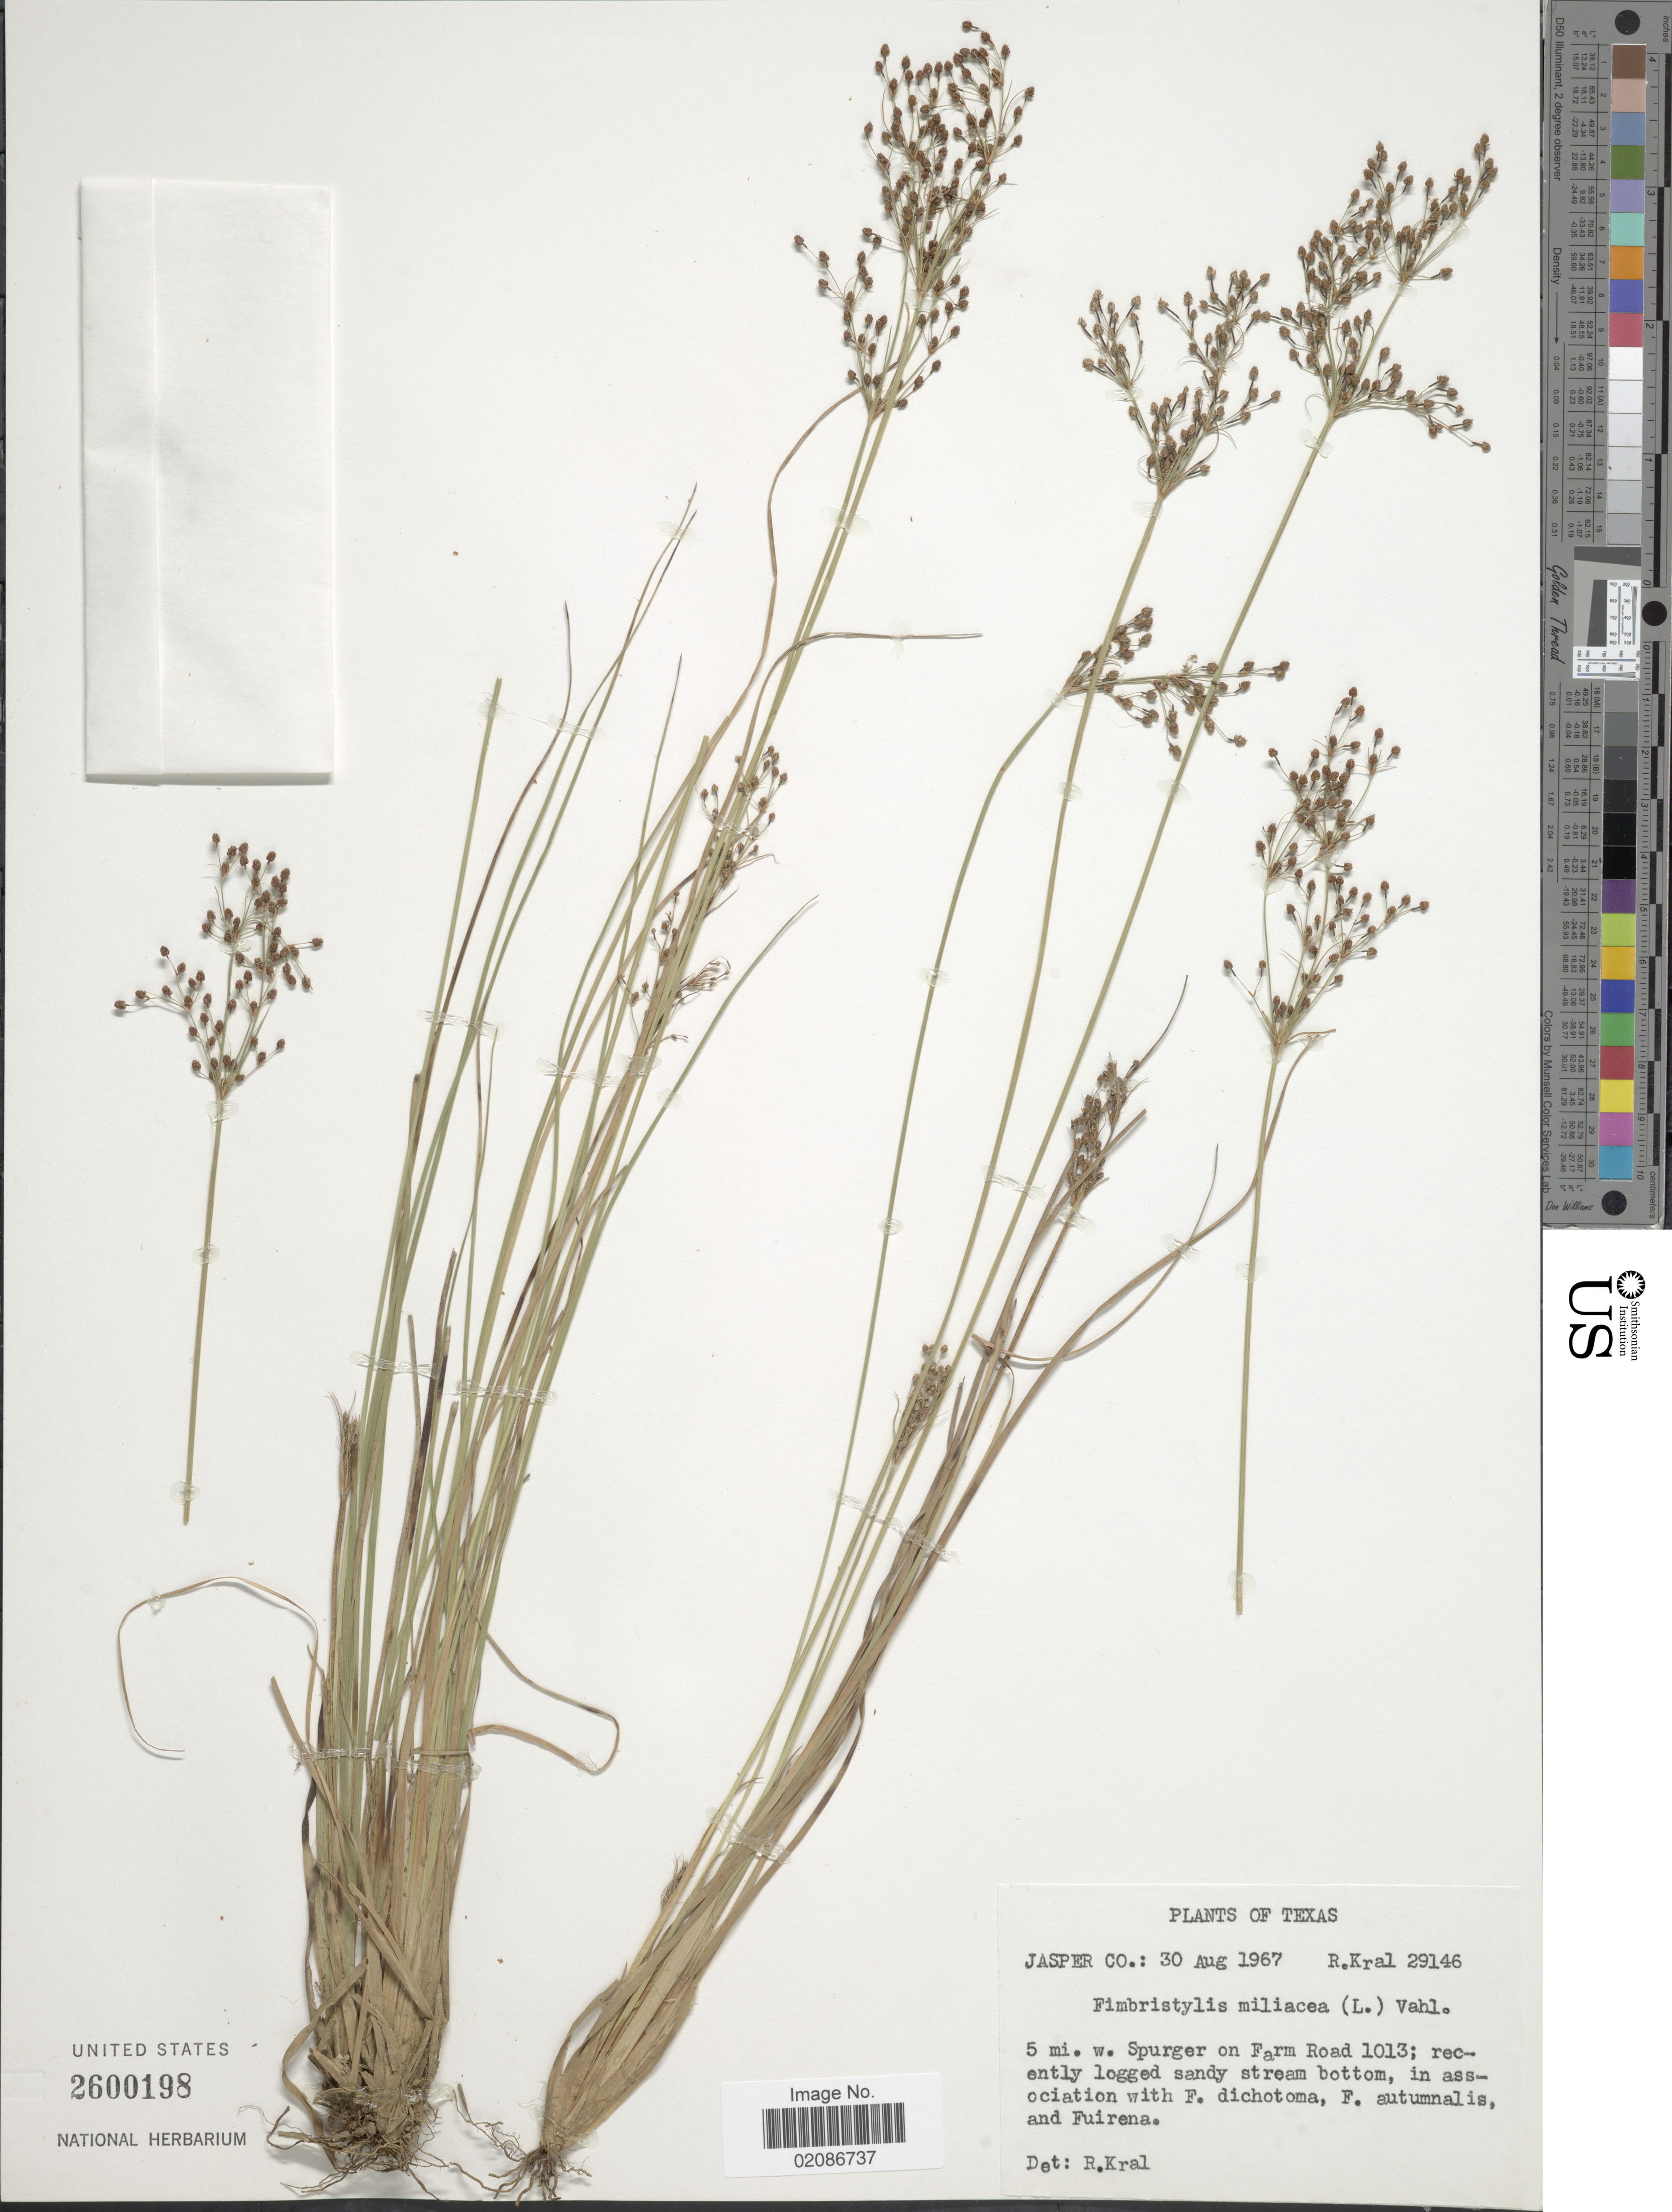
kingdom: Plantae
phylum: Tracheophyta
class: Liliopsida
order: Poales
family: Cyperaceae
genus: Fimbristylis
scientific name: Fimbristylis littoralis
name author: Gaudich.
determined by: Strong, M. T., (US), Smithsonian Institution - National Museum of Natural History (UNITED STATES)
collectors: R. Kral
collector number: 29146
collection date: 1967-08-30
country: United States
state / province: Texas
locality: Jasper Co.: 5 mi. w. Spurger on farm Road 1013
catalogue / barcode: US 2600198